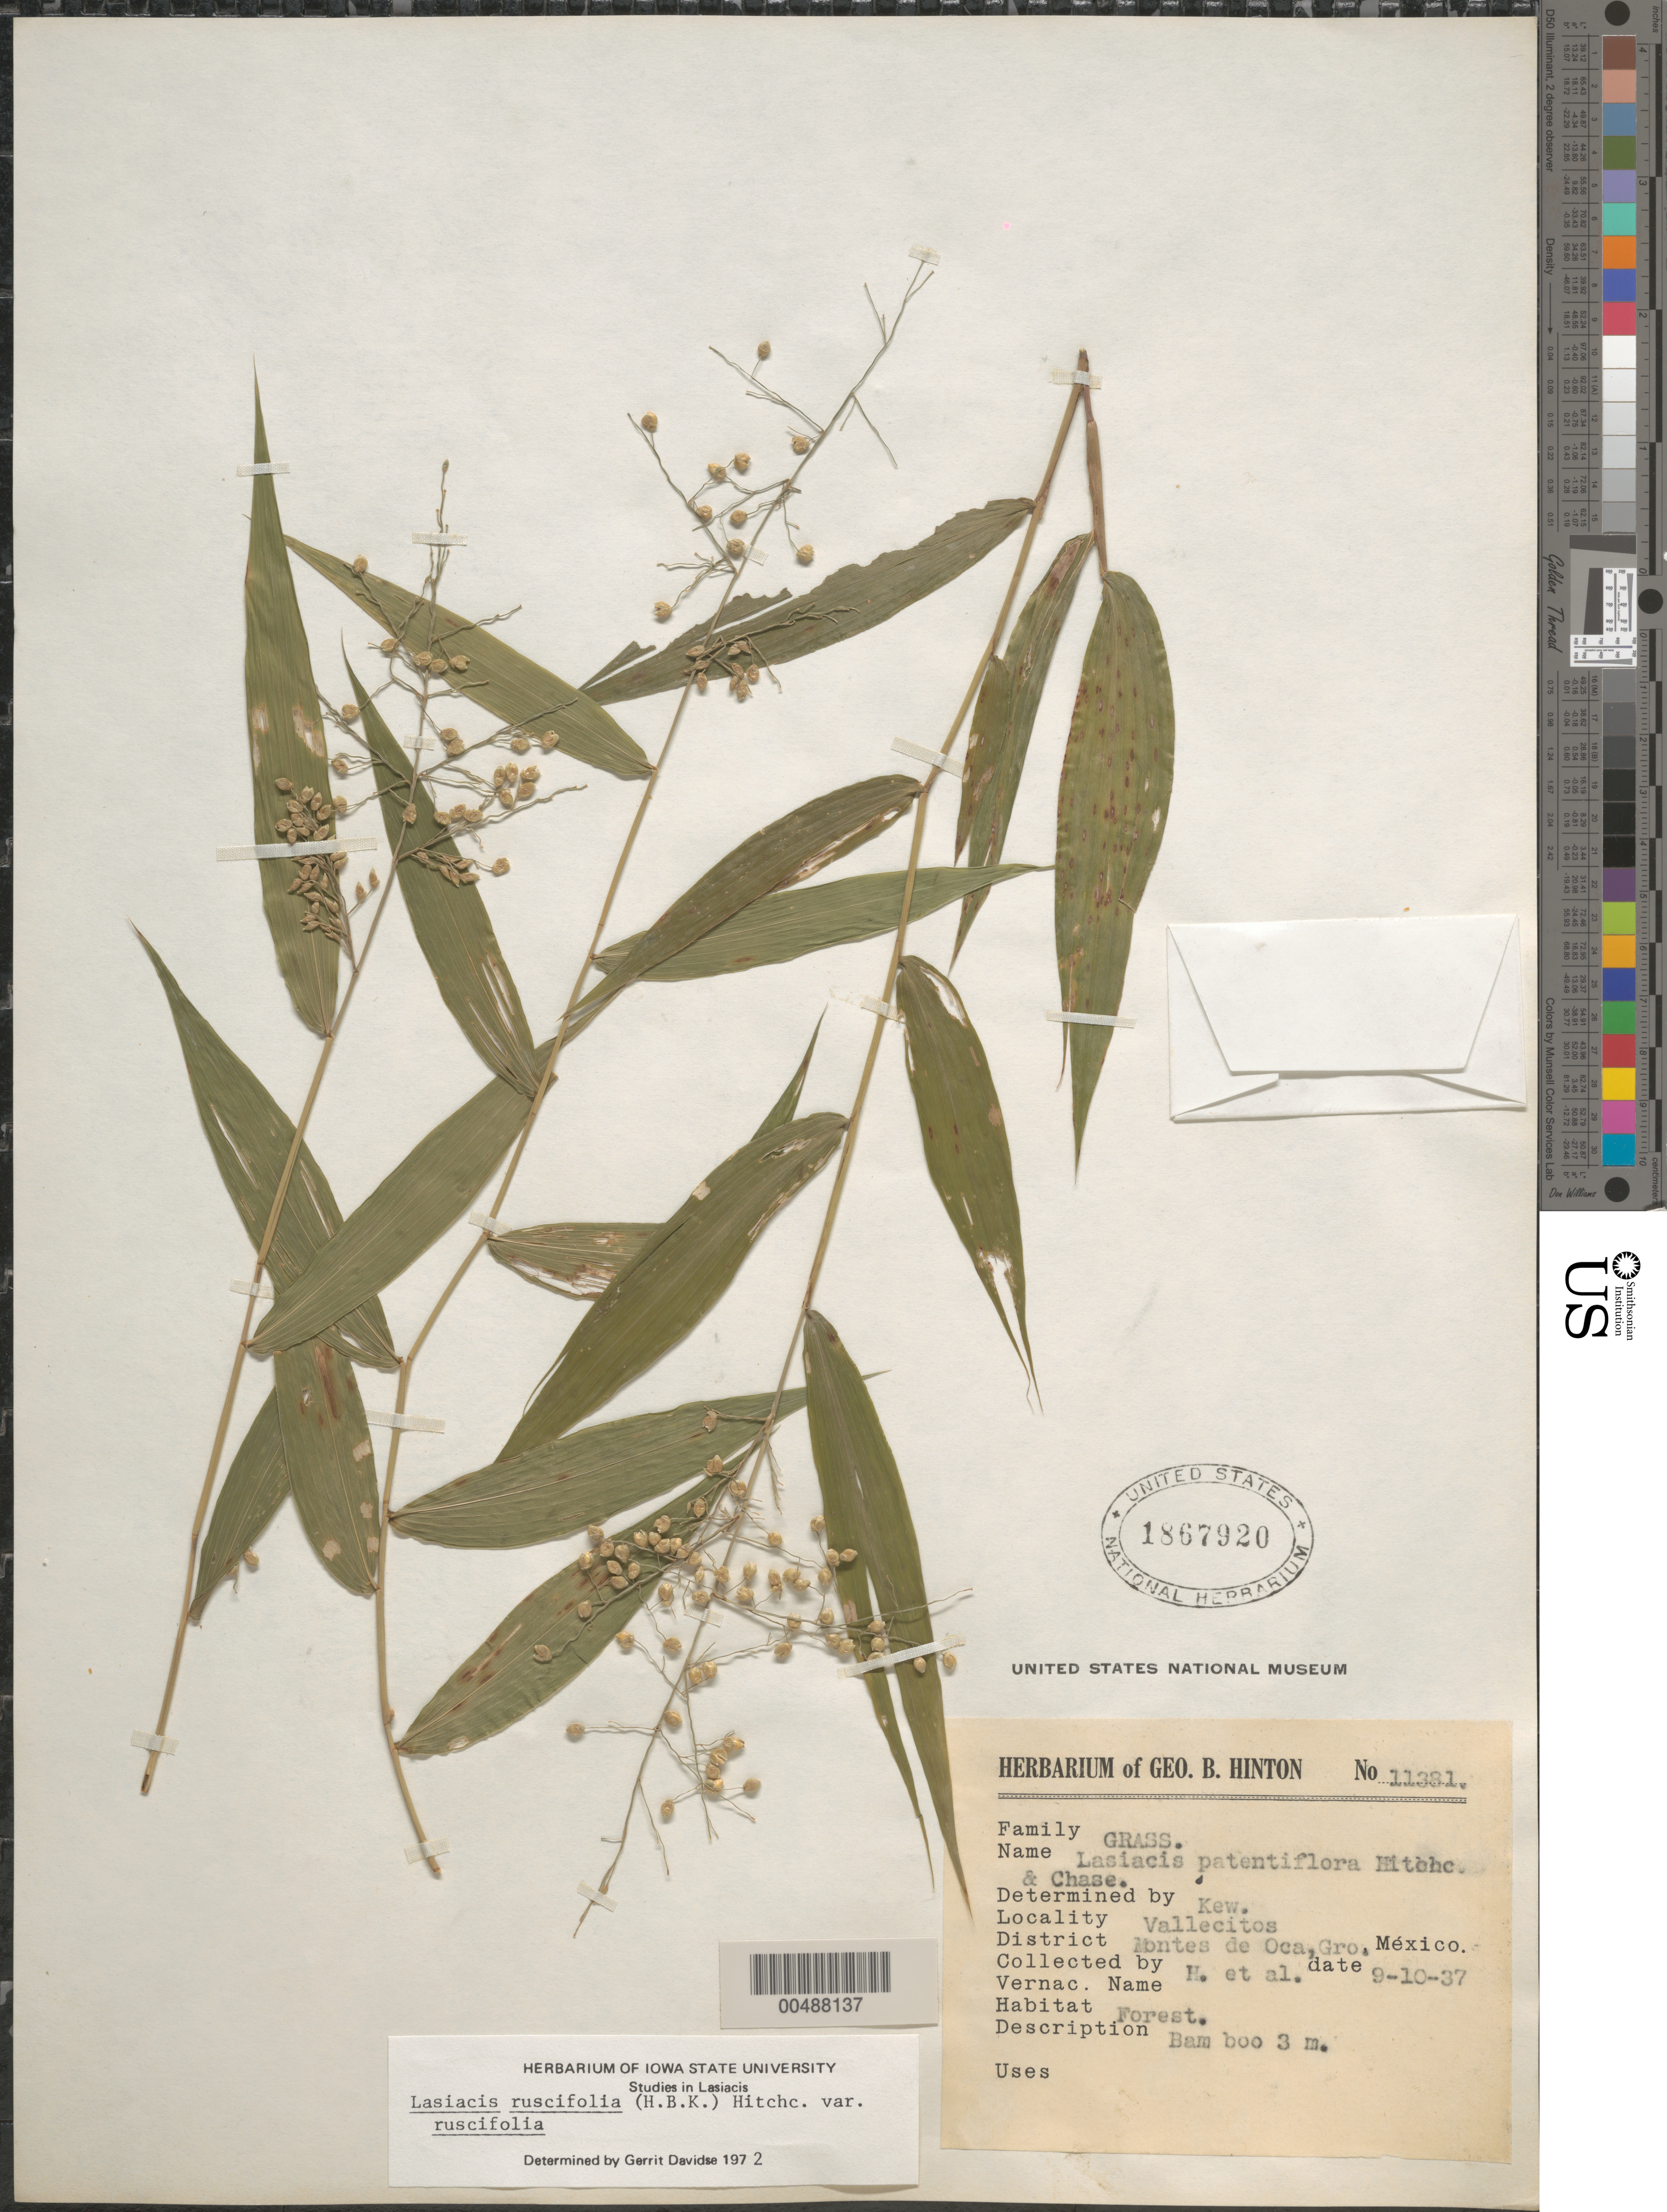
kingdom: Plantae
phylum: Tracheophyta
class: Liliopsida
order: Poales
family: Poaceae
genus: Lasiacis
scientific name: Lasiacis ruscifolia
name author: (Kunth) Hitchc.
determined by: Davidse, Gerrit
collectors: G. B. Hinton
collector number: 11381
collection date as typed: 10 Sep 1937 to 9 Oct 1937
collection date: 1937-09-10/1937-10-09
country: Mexico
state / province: Guerrero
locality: Vallecitos, Dist: Montes de Oca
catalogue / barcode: US 1867920